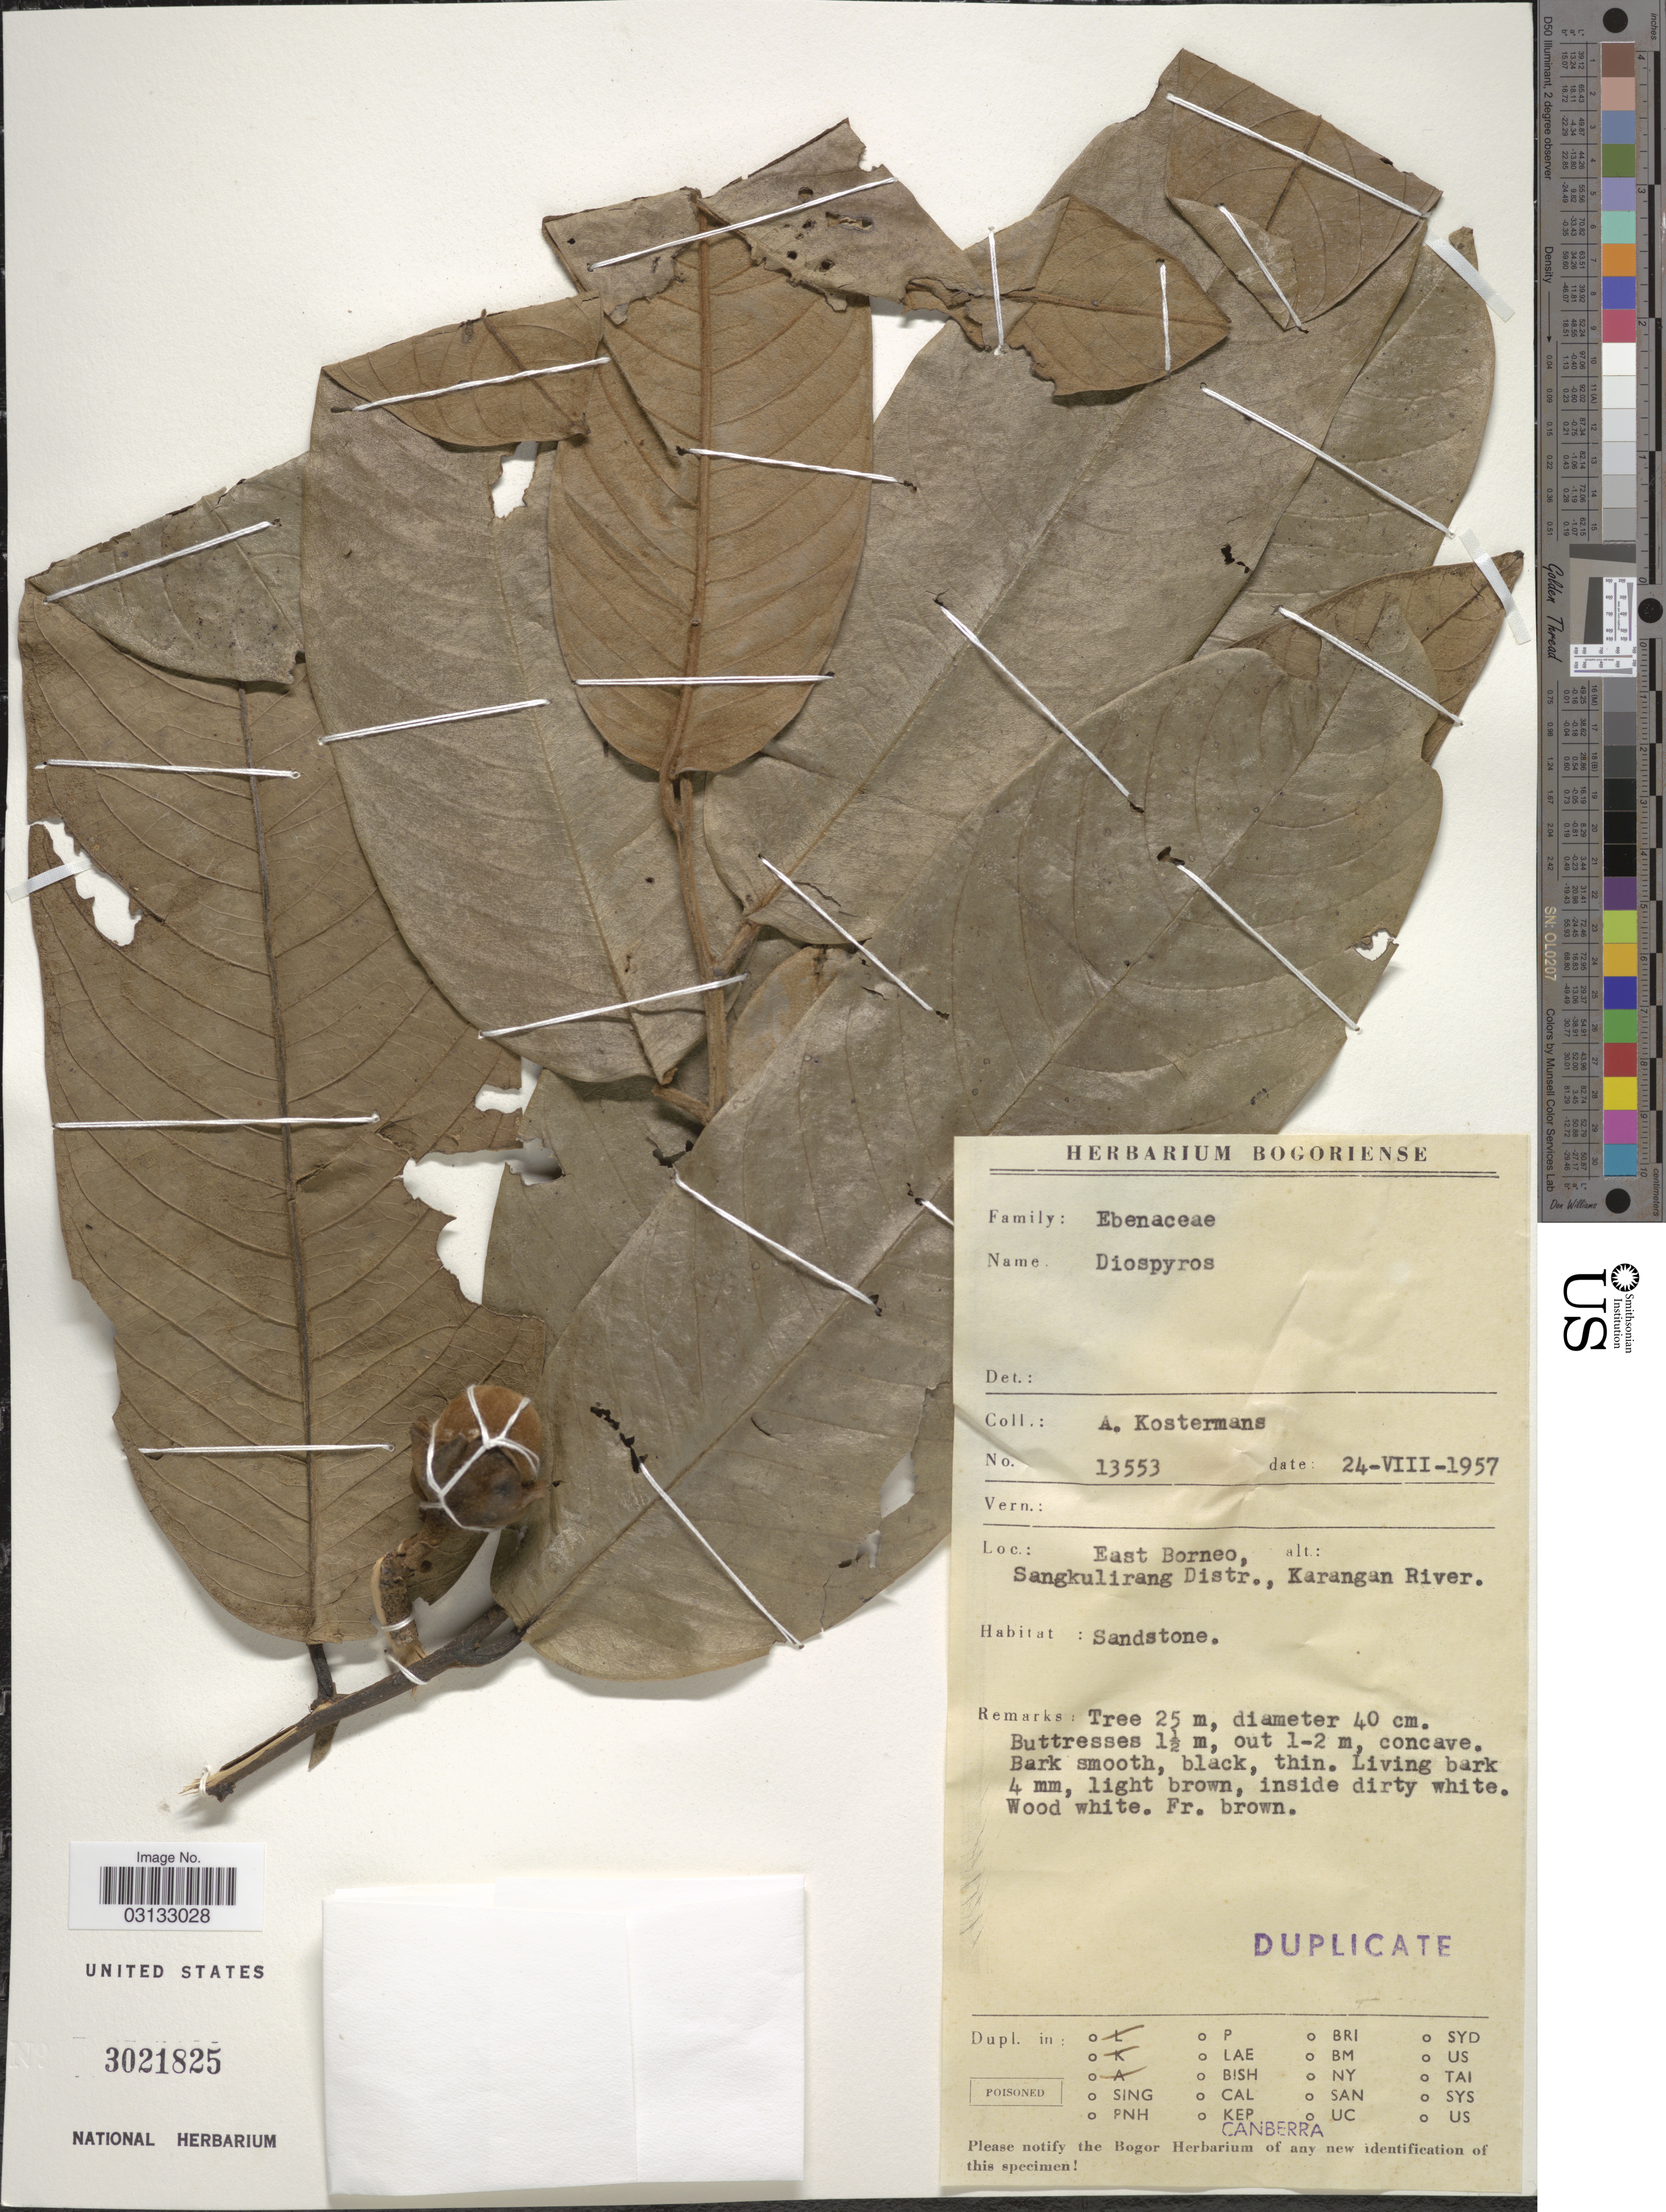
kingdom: Plantae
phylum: Tracheophyta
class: Magnoliopsida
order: Ericales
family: Ebenaceae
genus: Diospyros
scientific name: Diospyros sp.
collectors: A. J. G. Kostermans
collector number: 13553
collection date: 1957-08-24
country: Indonesia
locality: East Borneo, Sangkulirang Distr., Karangan River.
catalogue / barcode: US 3021825